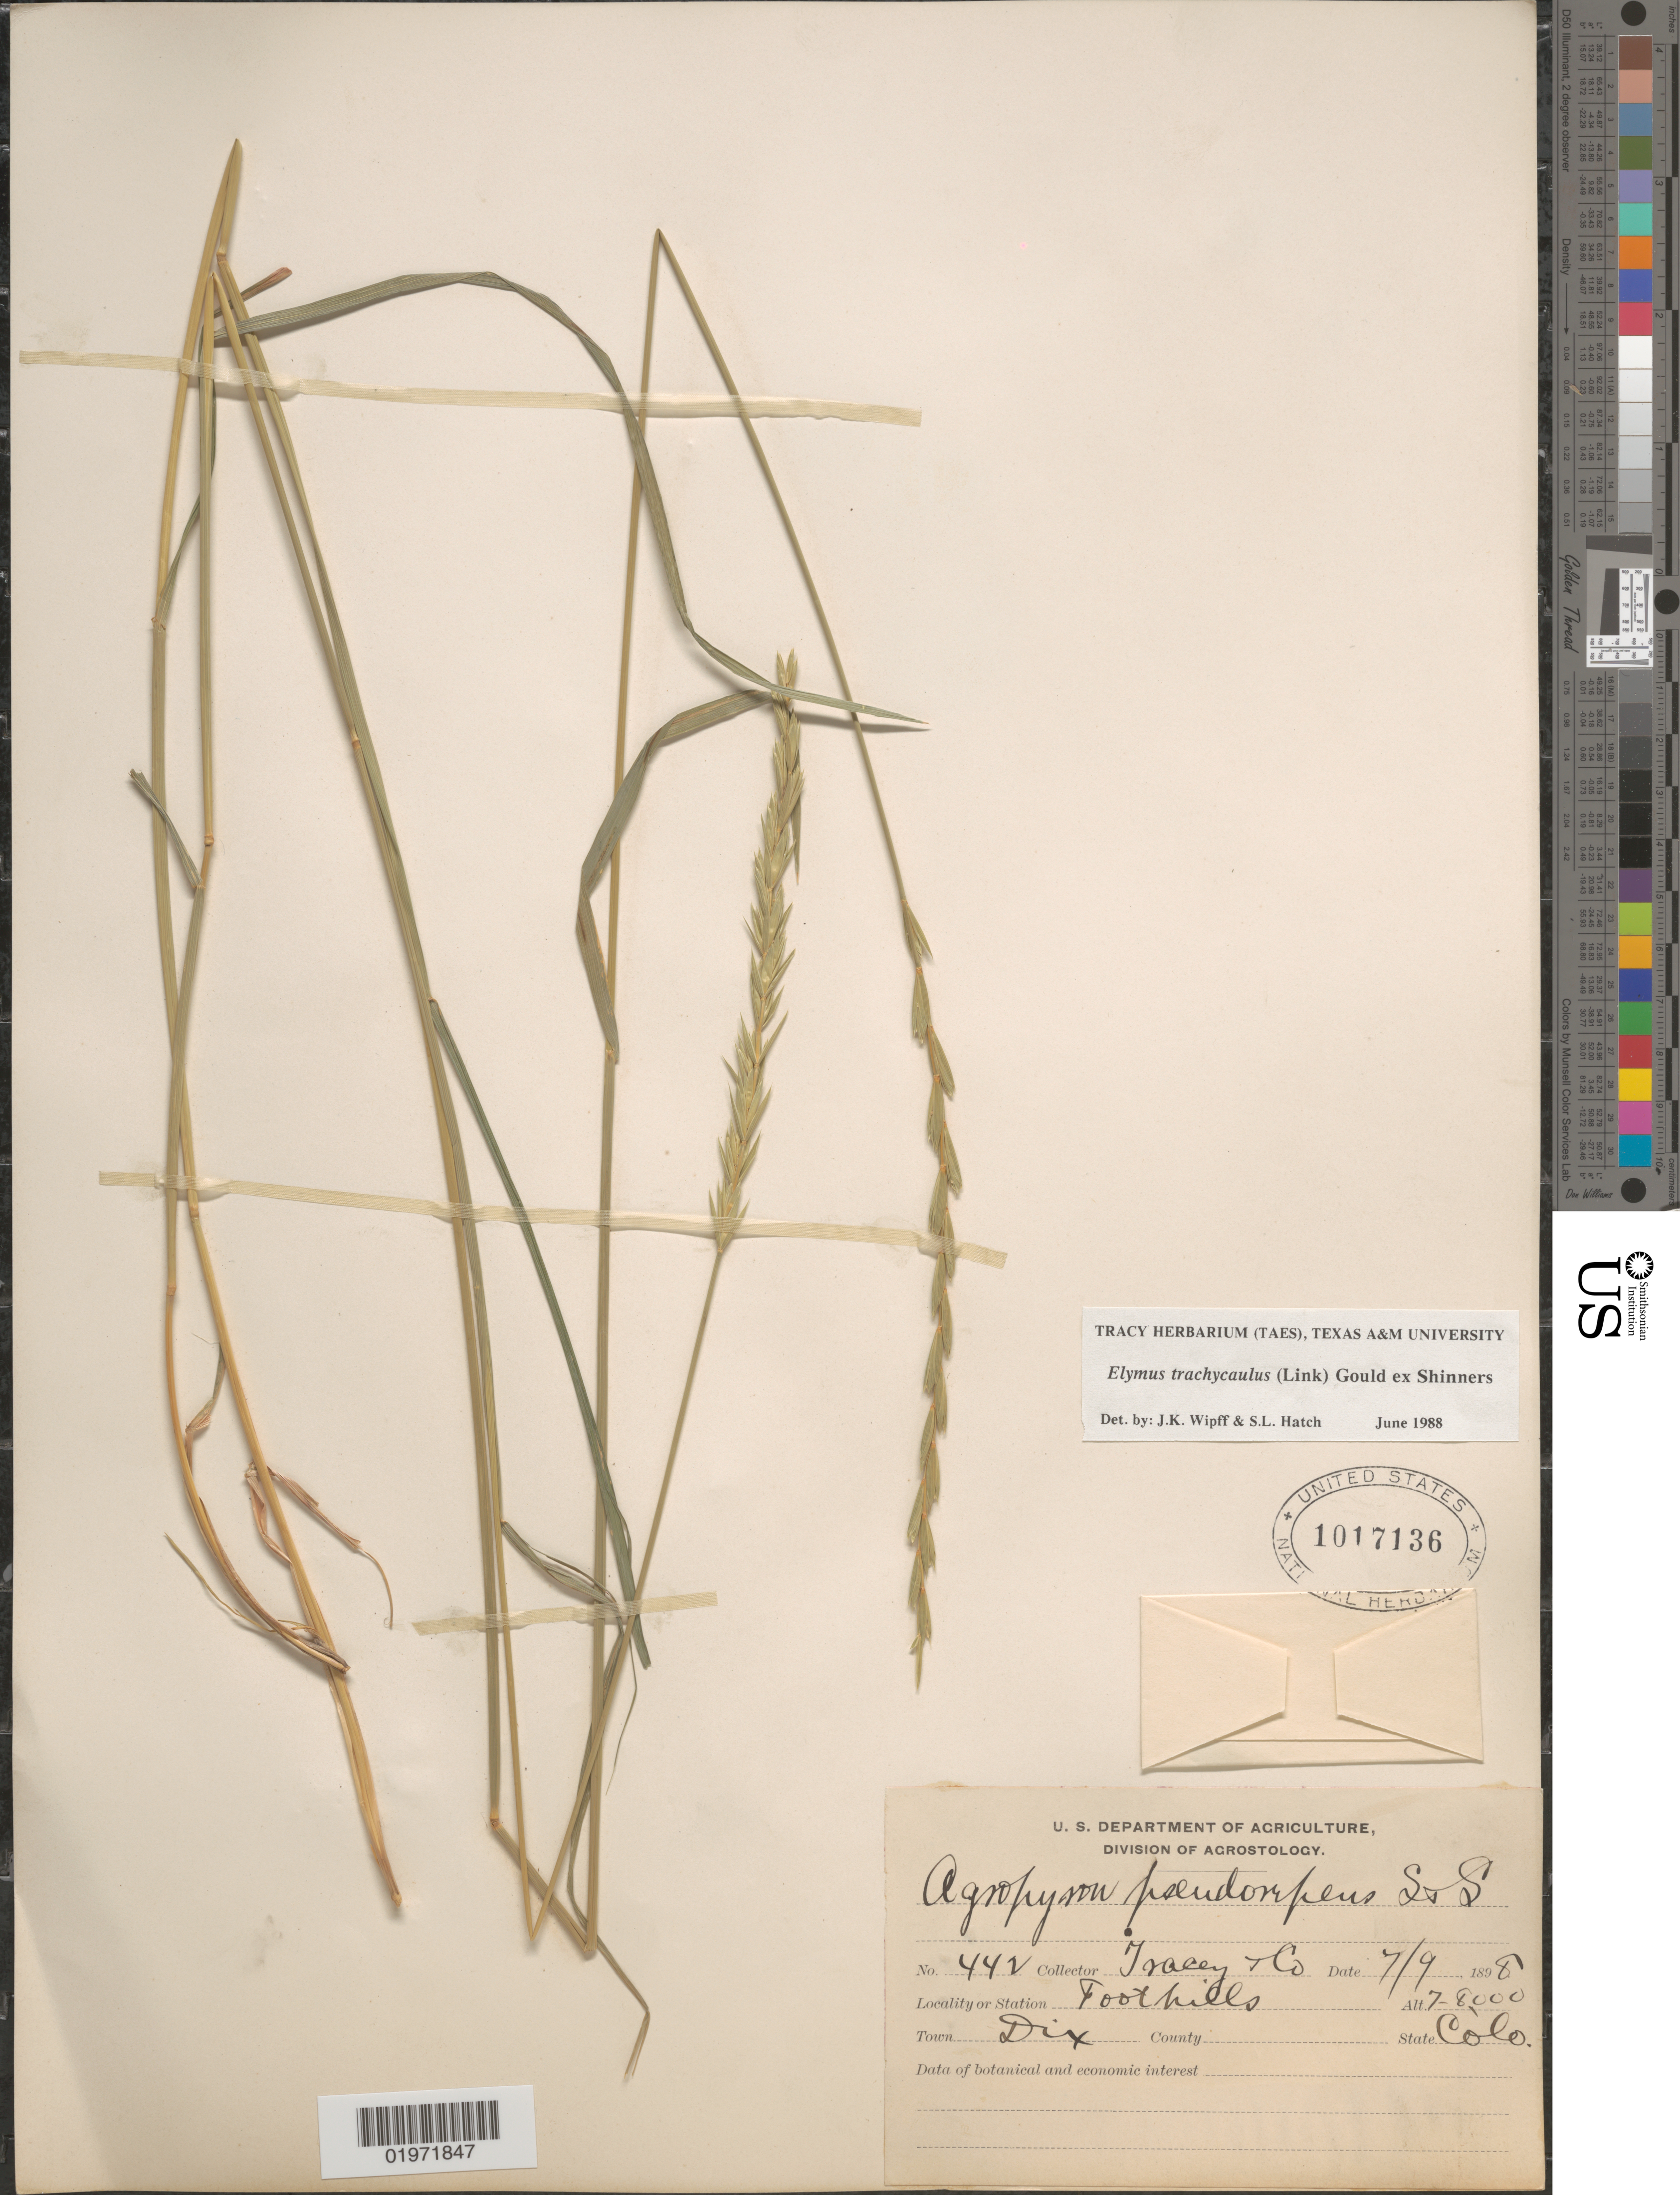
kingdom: Plantae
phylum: Tracheophyta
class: Liliopsida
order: Poales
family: Poaceae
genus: Elymus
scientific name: Elymus trachycaulus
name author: (Link) Gould ex Shinners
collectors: Tracey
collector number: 442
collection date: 1898-07-09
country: United States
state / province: Colorado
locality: Foothills. Town Dix.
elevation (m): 2134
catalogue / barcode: US 1017136